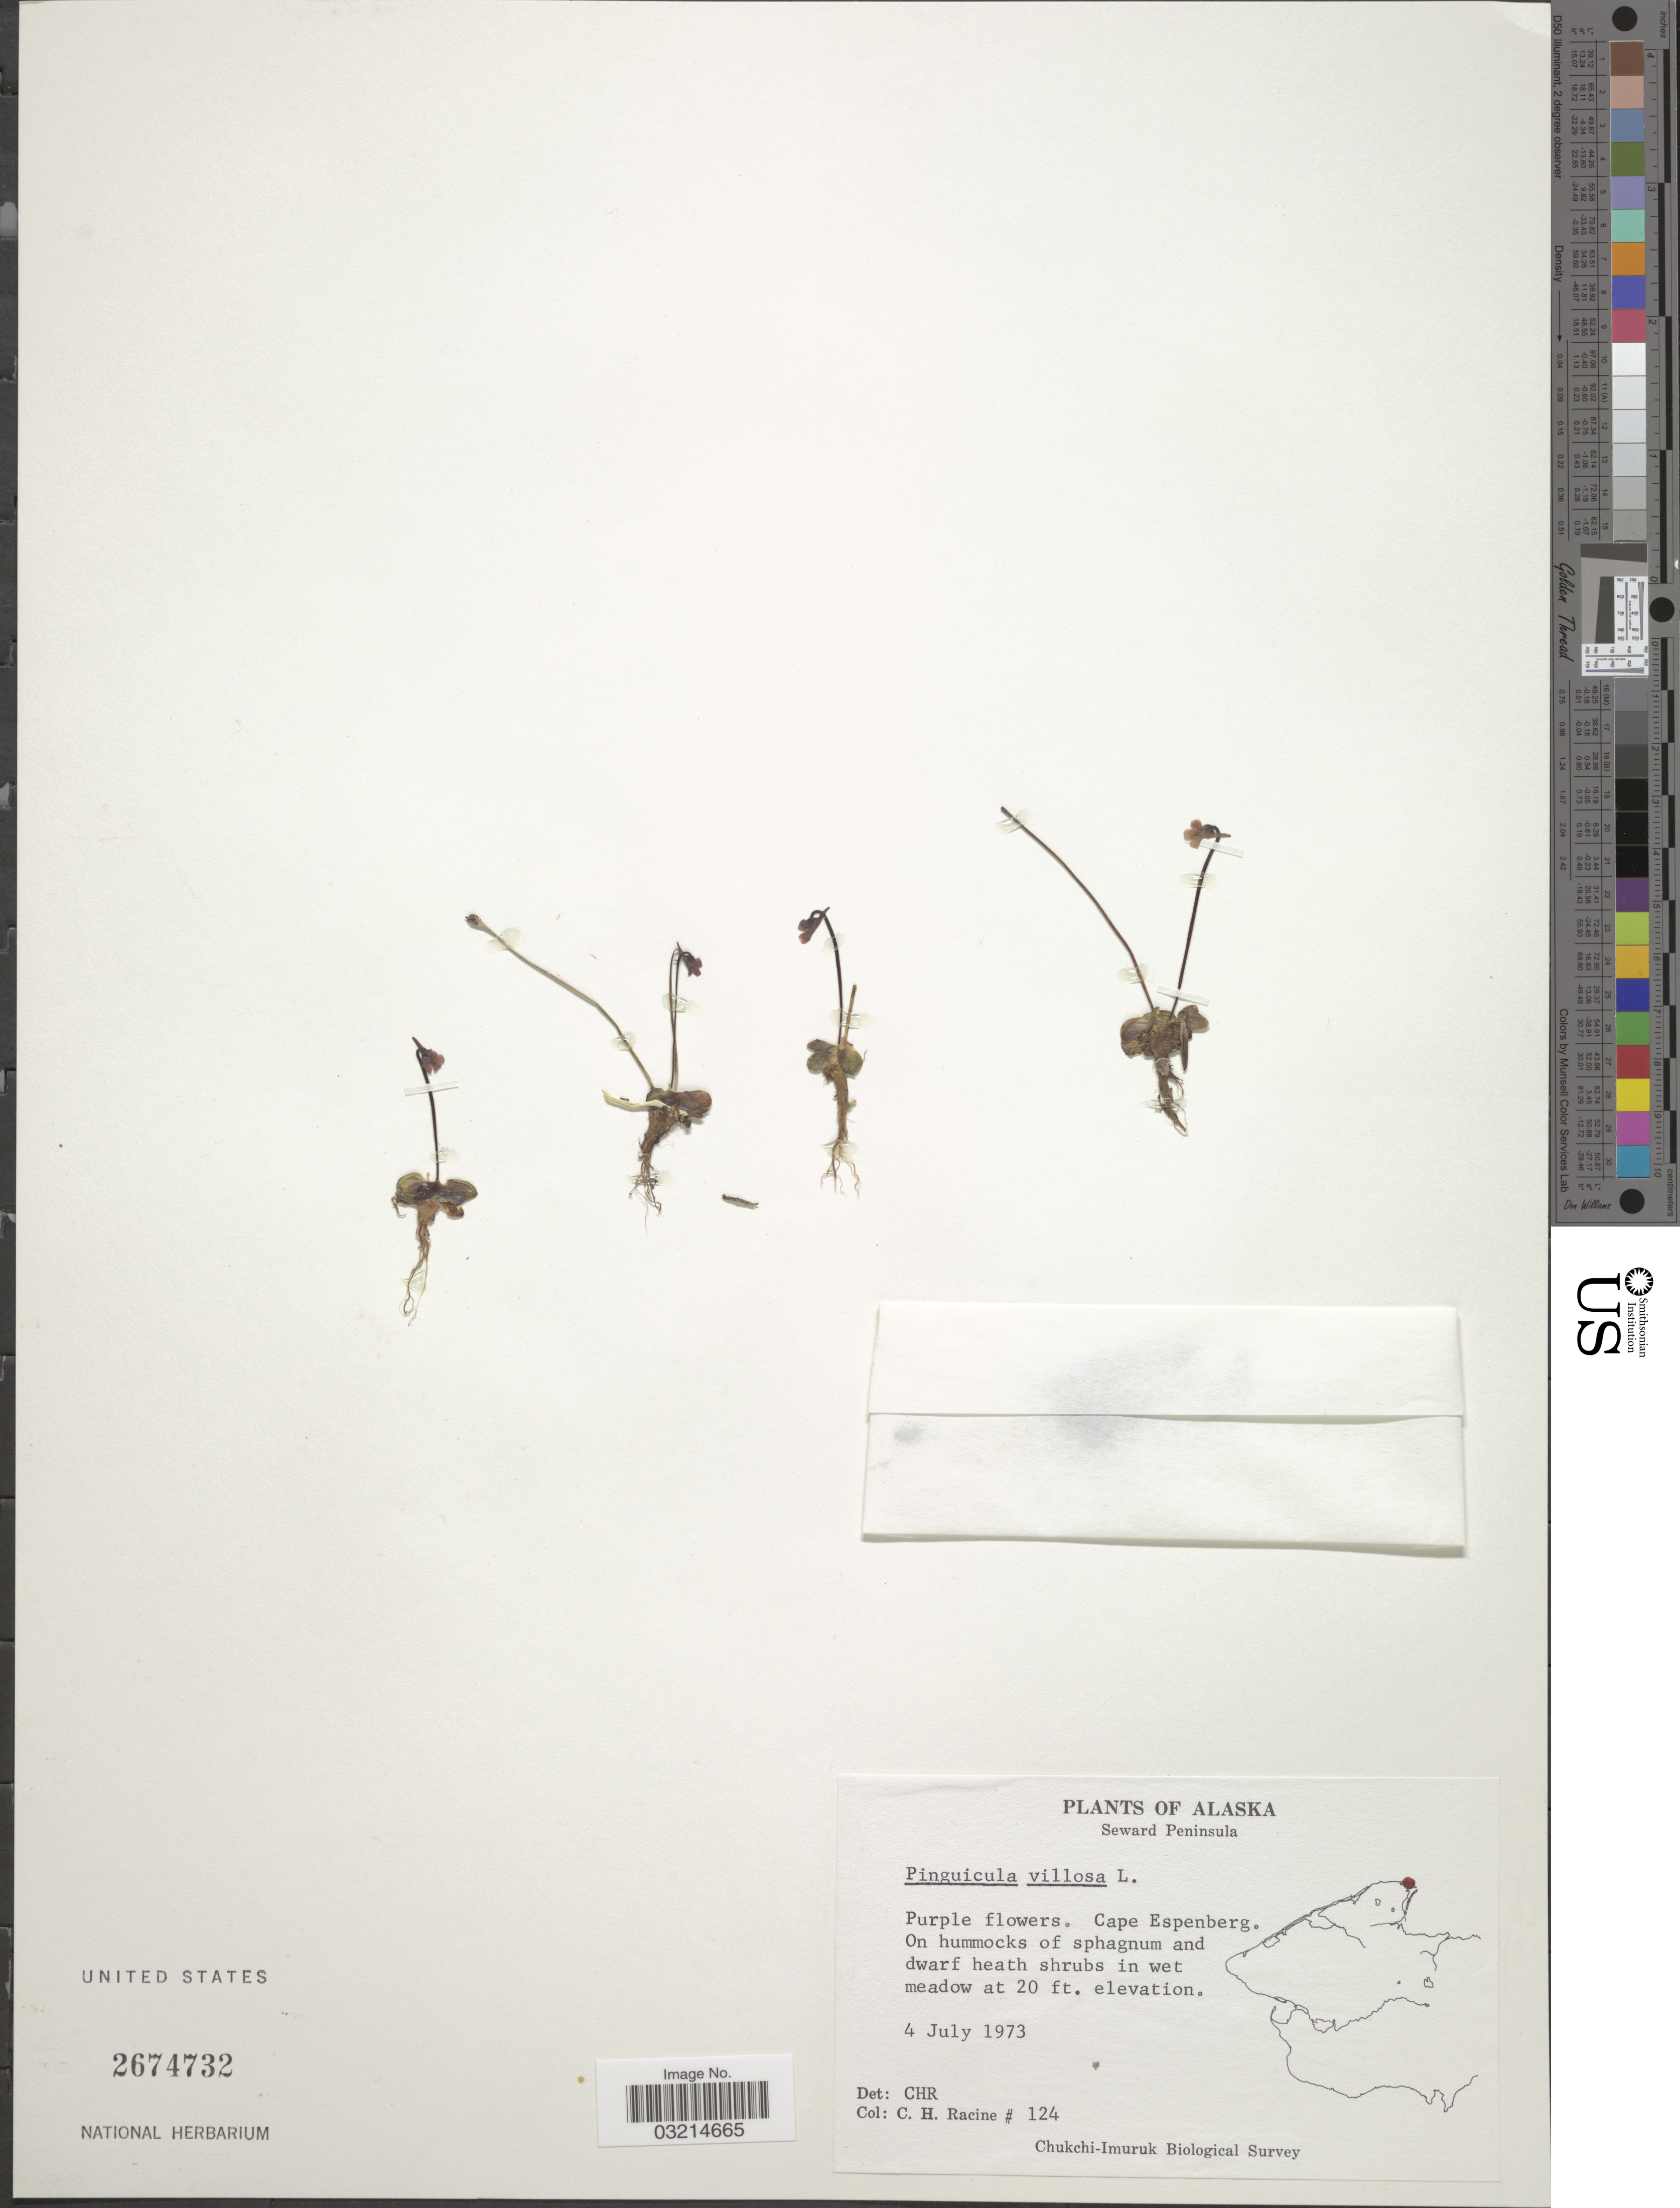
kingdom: Plantae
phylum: Tracheophyta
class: Magnoliopsida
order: Lamiales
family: Lentibulariaceae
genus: Pinguicula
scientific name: Pinguicula villosa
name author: L.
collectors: C. Racine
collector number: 124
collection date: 1973-07-04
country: United States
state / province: Alaska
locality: Seward Peninsula, Cape Espenberg.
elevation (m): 6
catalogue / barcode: US 2674732